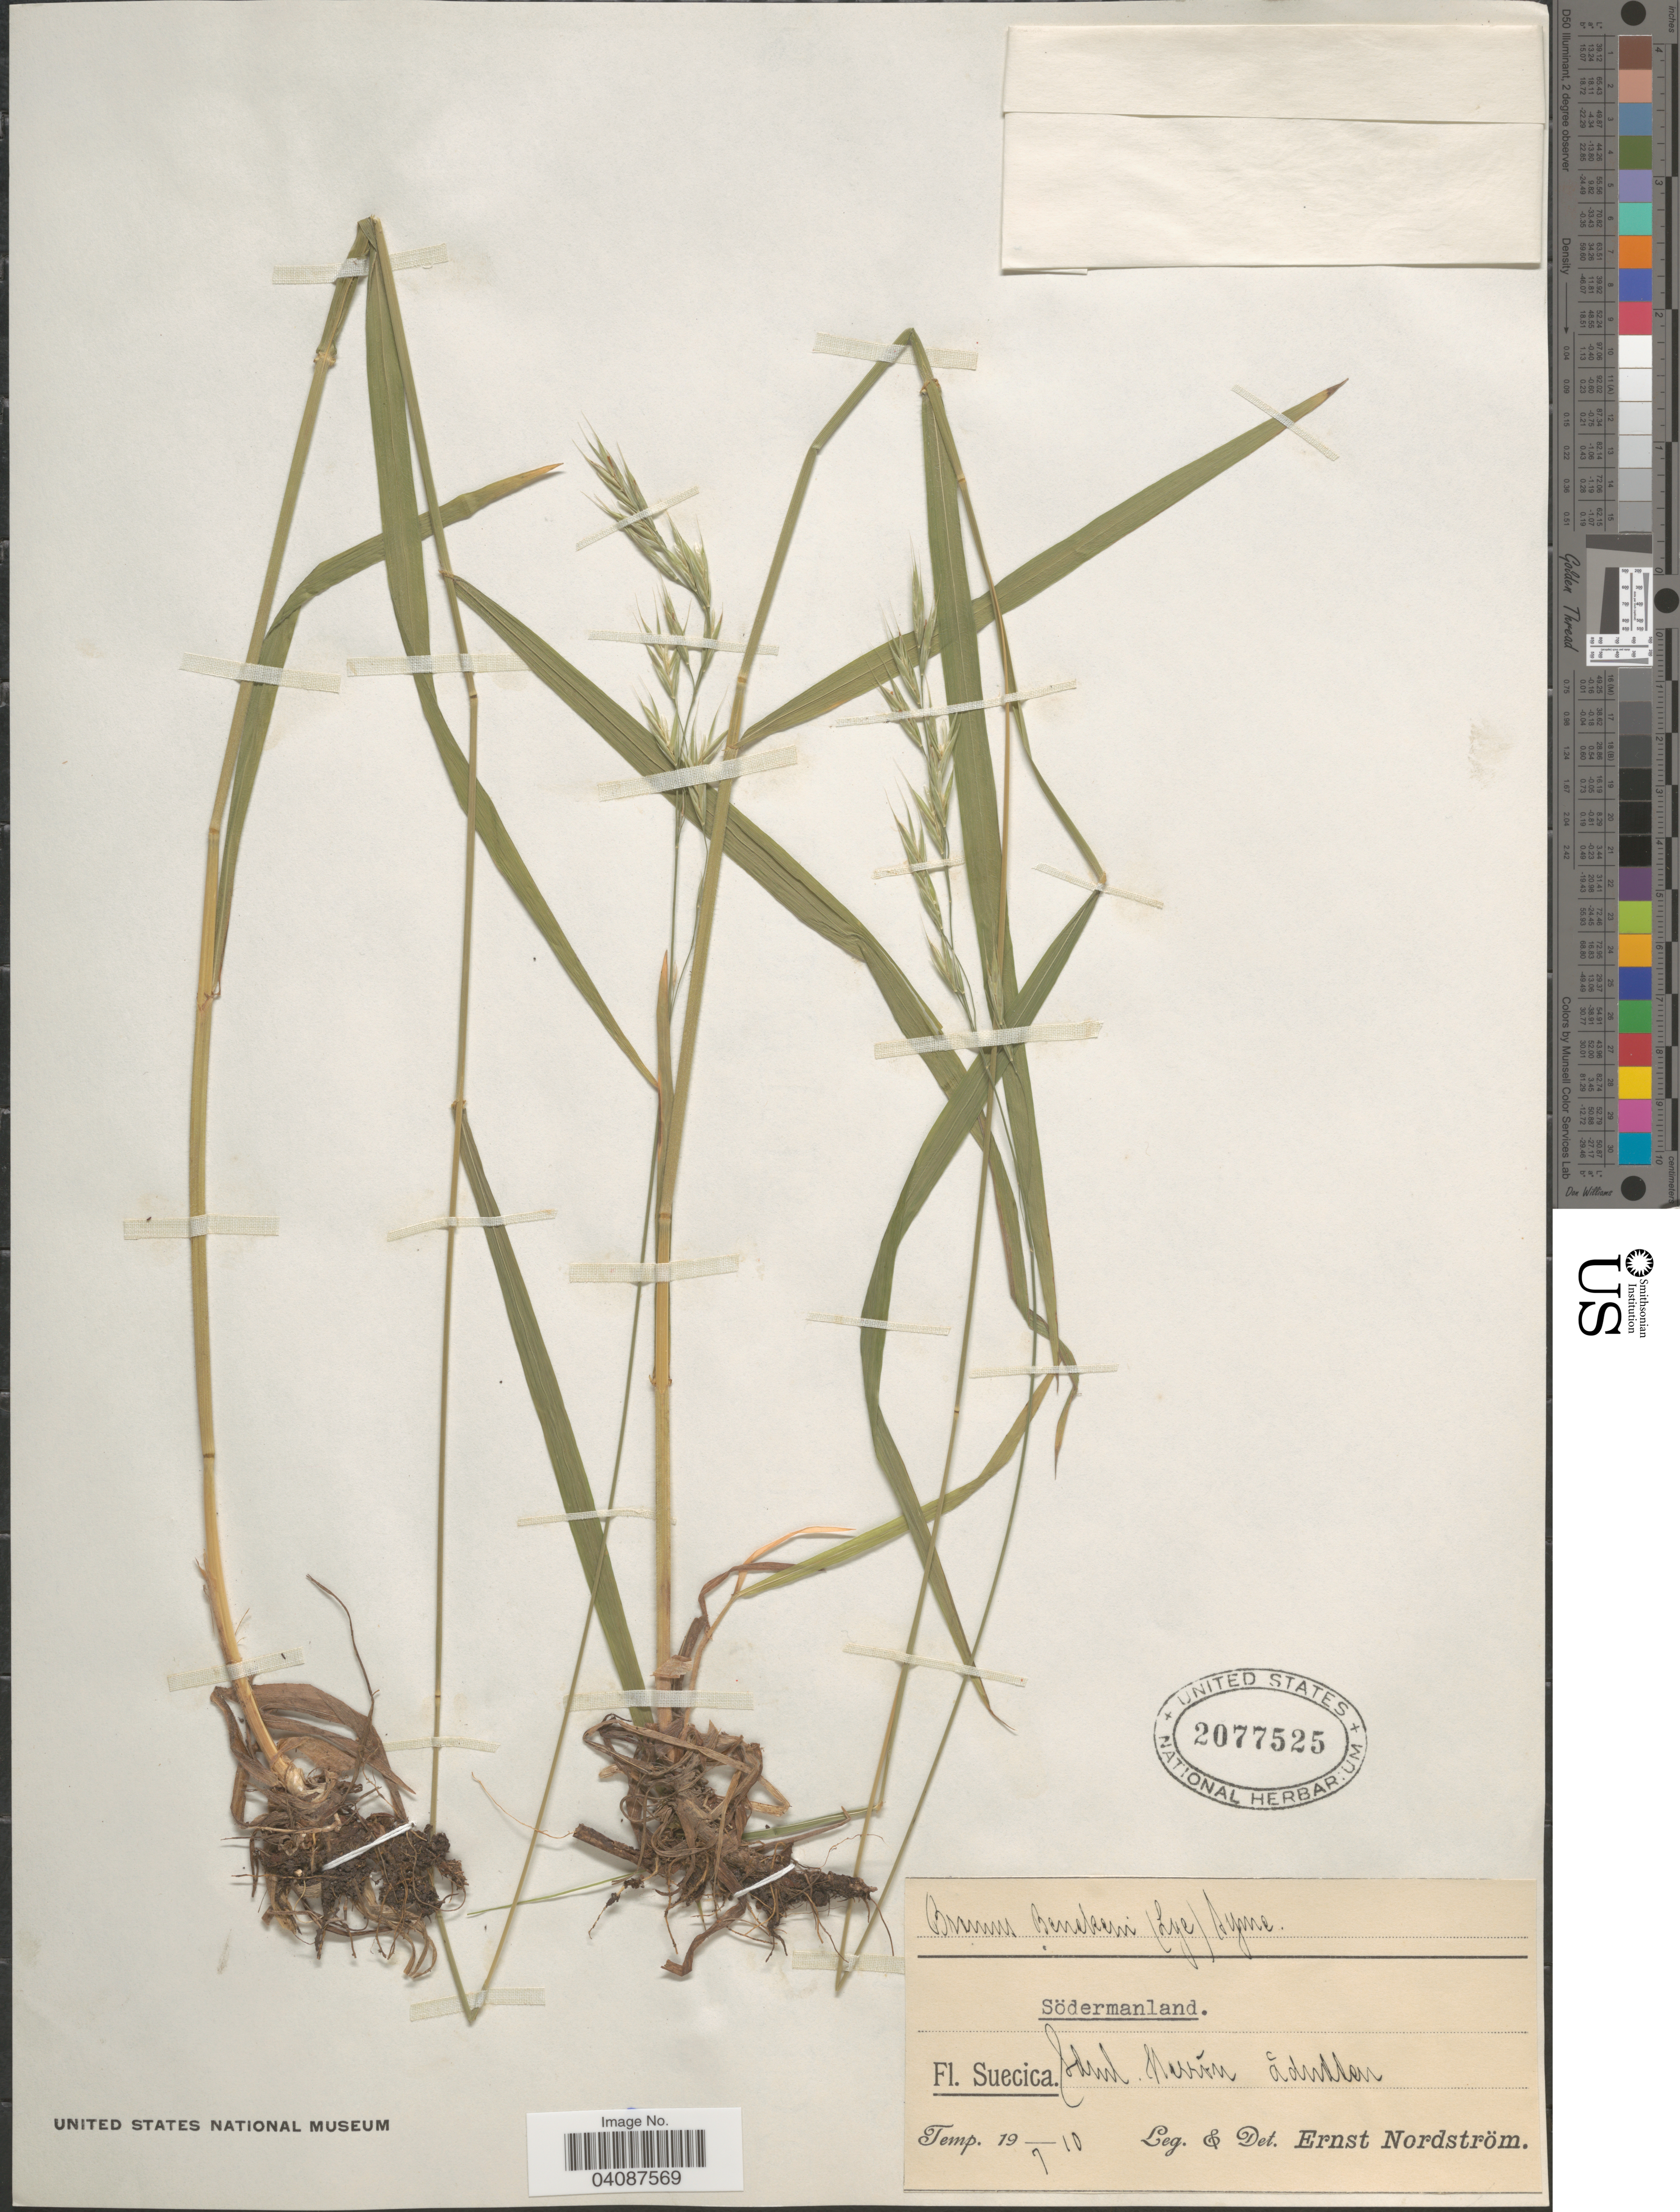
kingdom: Plantae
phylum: Tracheophyta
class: Liliopsida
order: Poales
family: Poaceae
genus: Bromus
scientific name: Bromus benekenii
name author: (Lange) Trimen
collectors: E. Nordström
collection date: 1910-07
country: Sweden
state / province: Sodermanland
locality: Södermanland. Suecica. Sdinl. Herrön ådudden.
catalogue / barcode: US 2077525